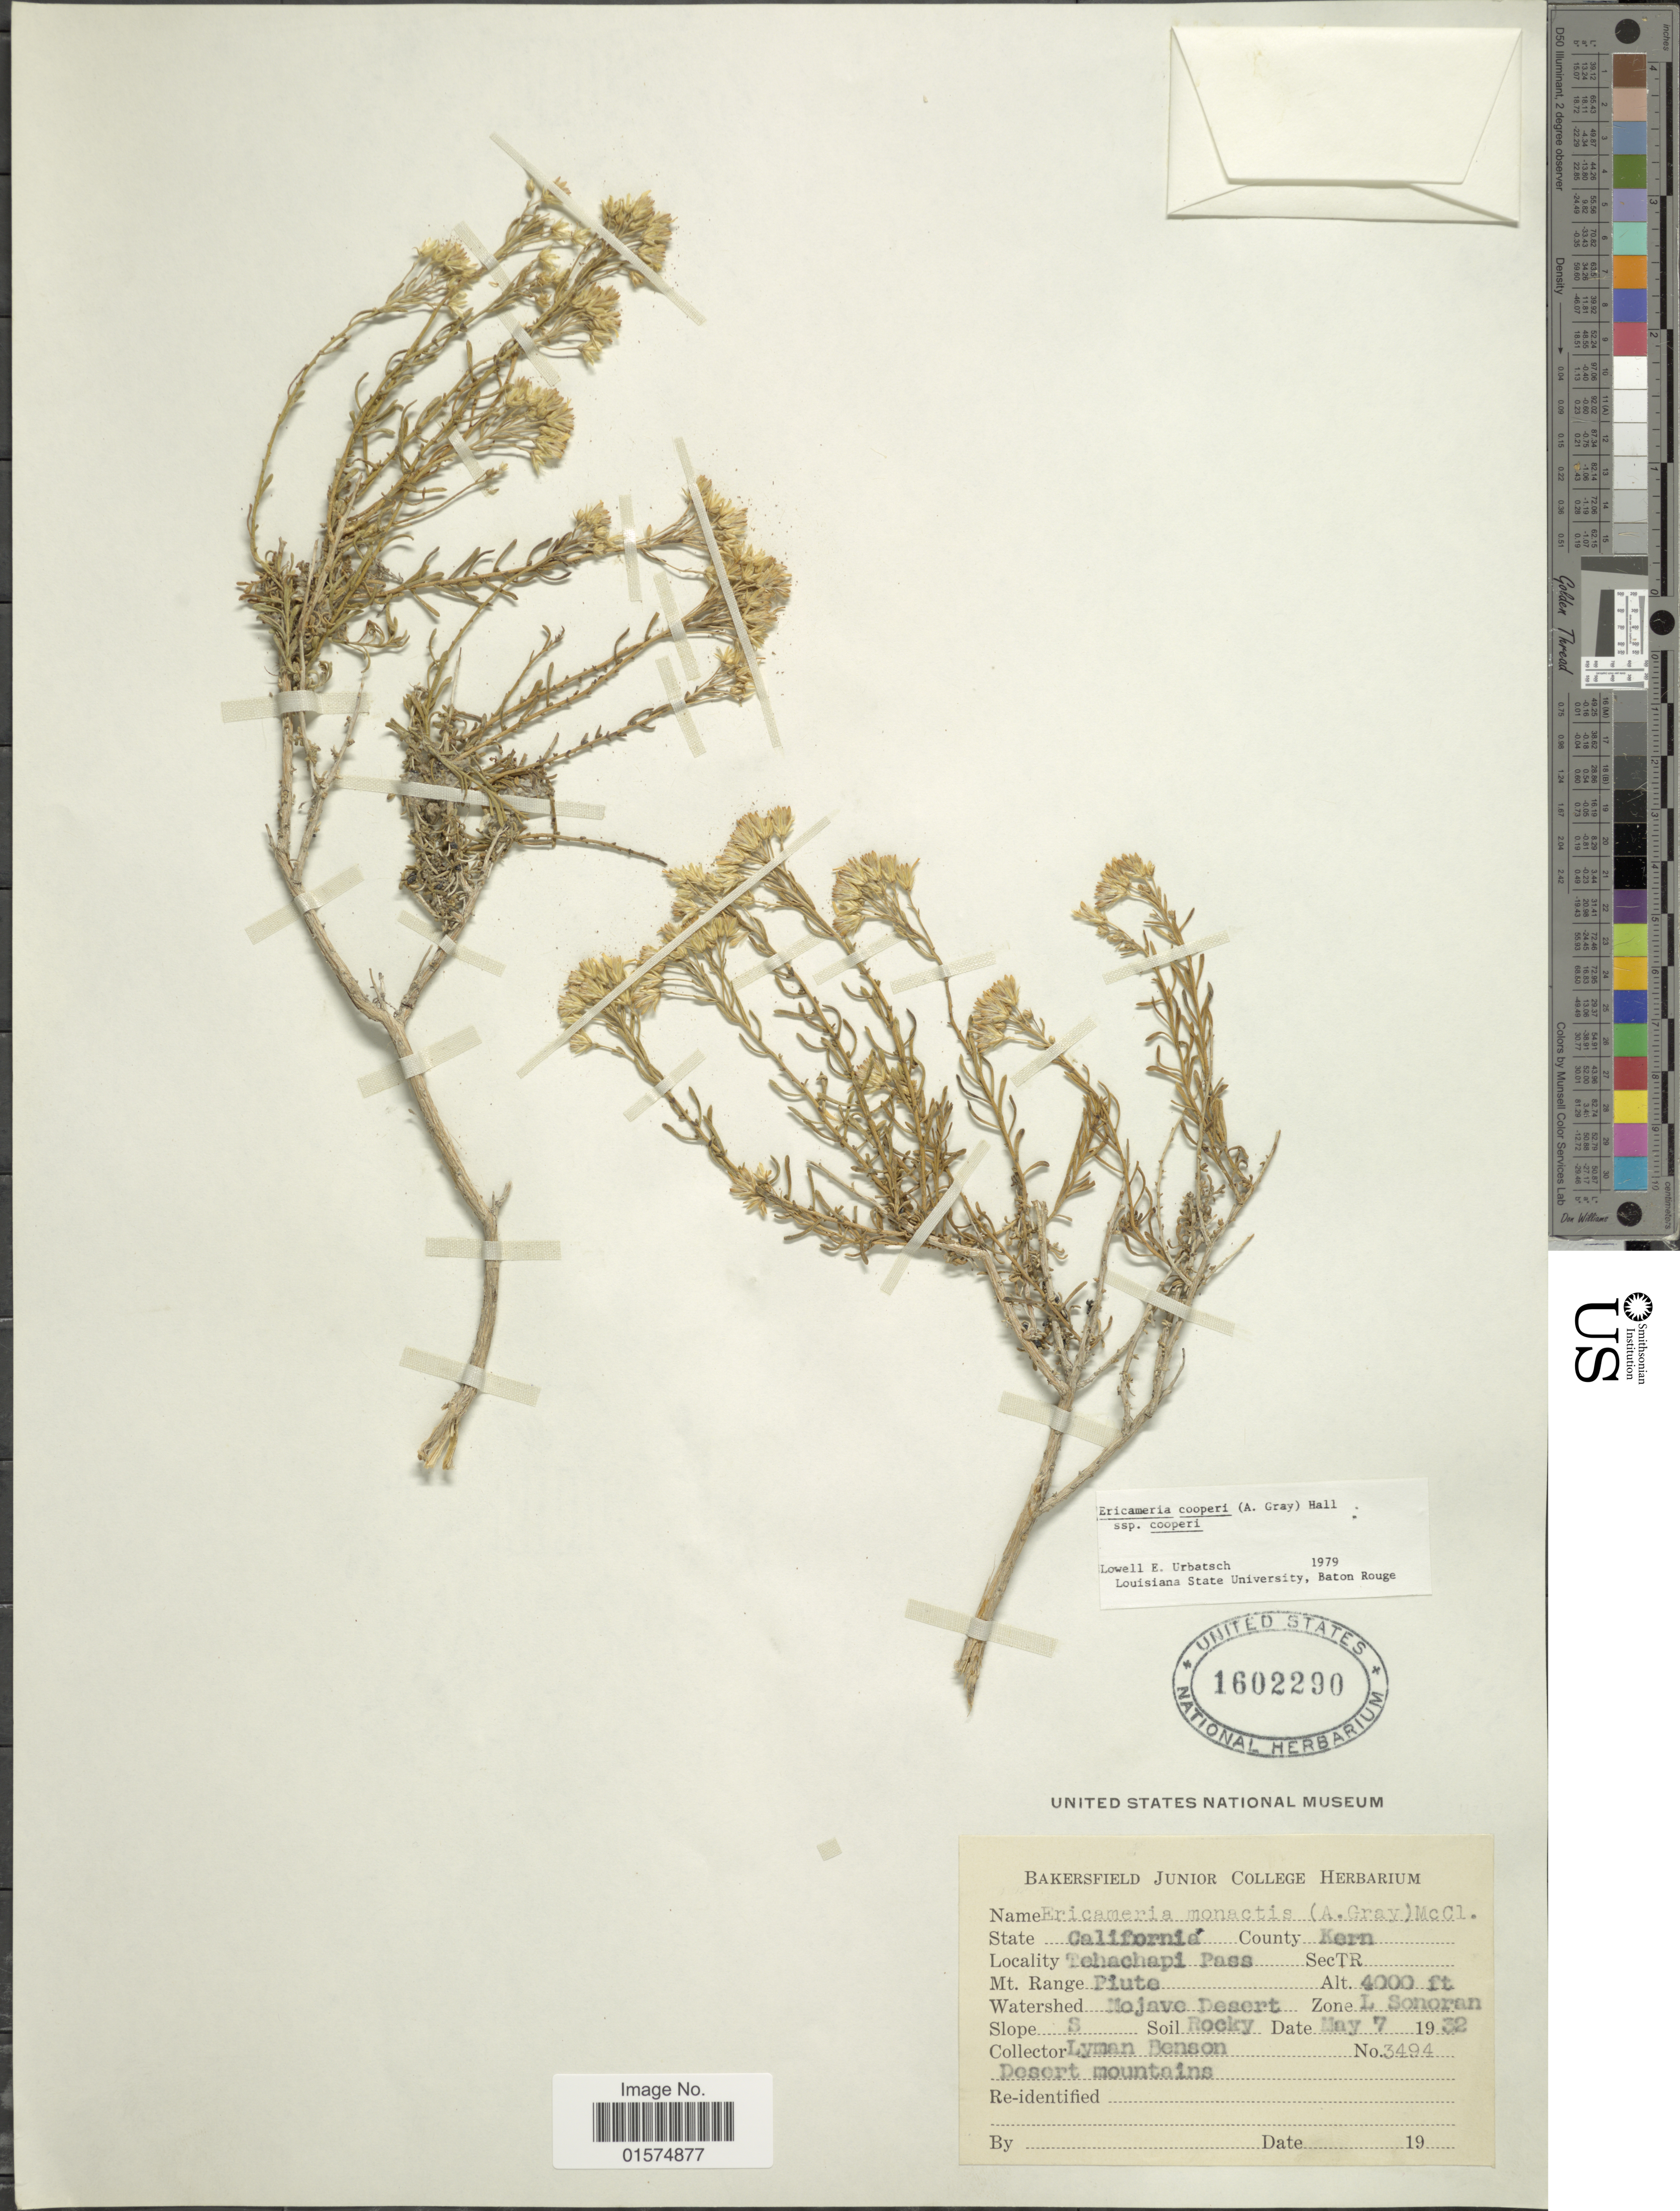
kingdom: Plantae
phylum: Tracheophyta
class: Magnoliopsida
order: Asterales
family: Asteraceae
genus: Ericameria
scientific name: Ericameria cooperi var. cooperi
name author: (A. Gray) Hall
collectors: L. D. Benson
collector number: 3494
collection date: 1932-05-07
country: United States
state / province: California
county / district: Kern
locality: County Kern. Tehachapi Pass. SecTR Mt. Range Piute. Watershed Mojave Desert. Zone L Sonoran. Slope S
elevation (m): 1219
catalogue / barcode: US 1602290